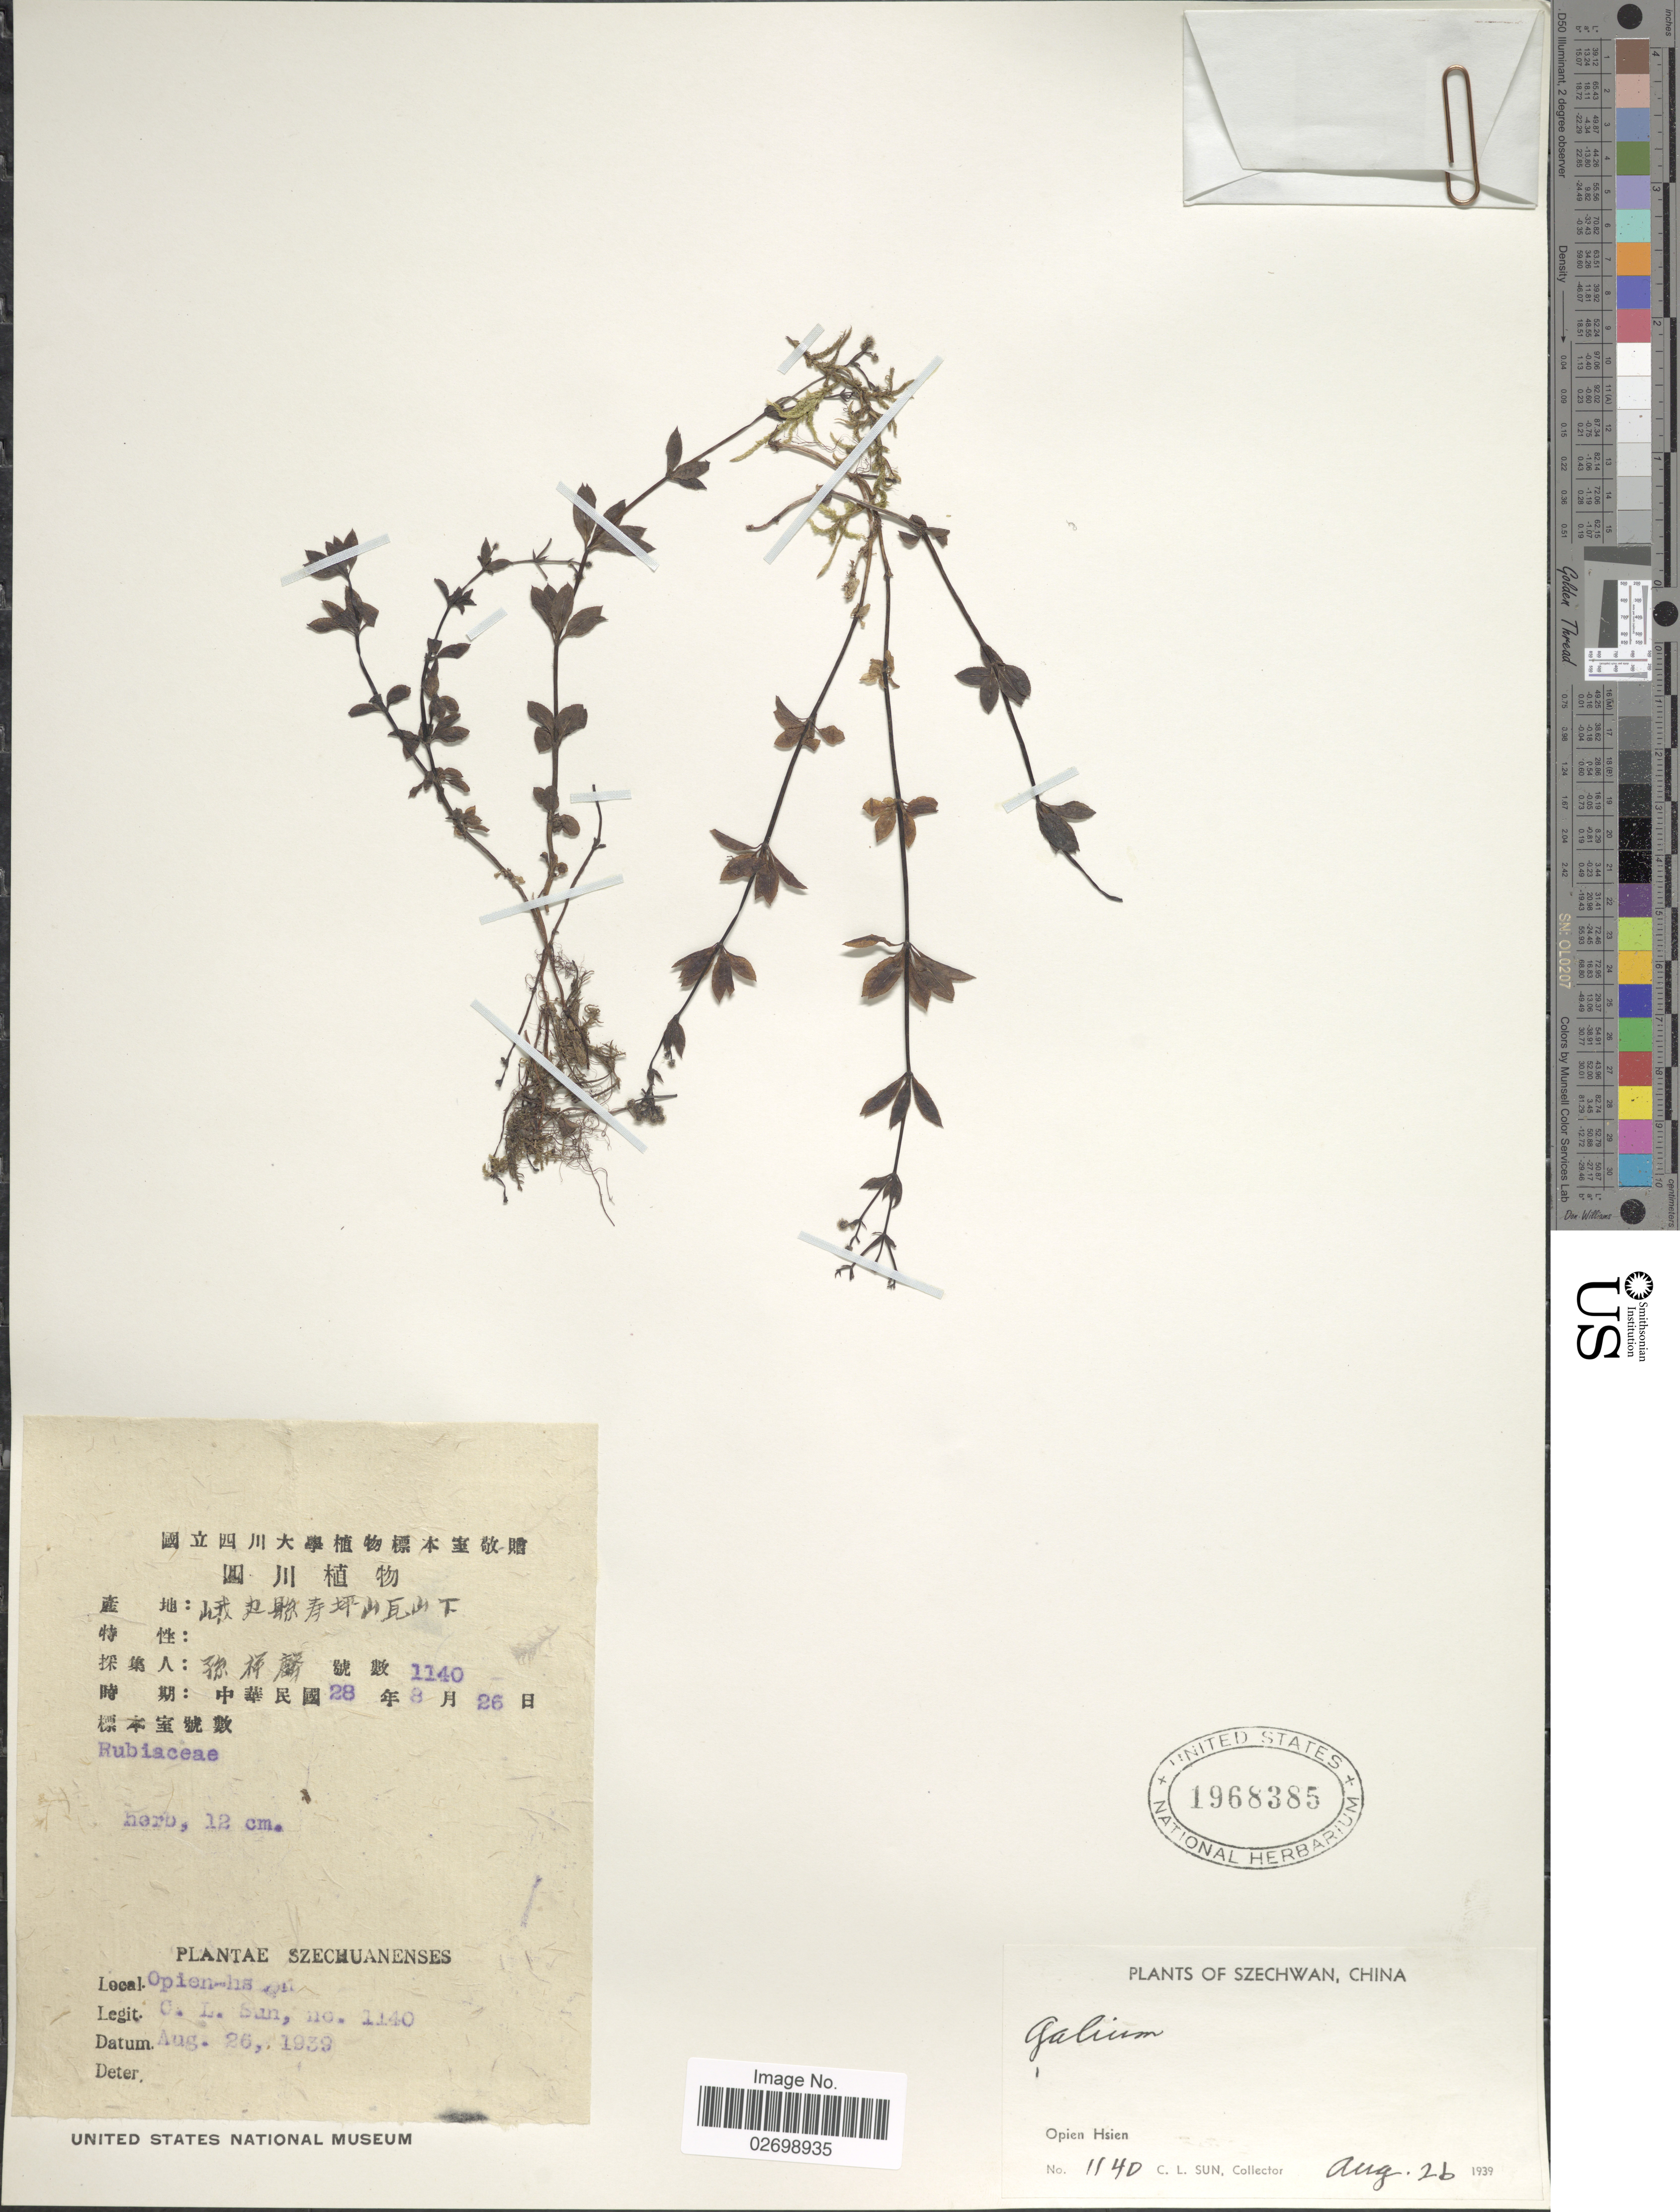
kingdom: Plantae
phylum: Tracheophyta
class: Magnoliopsida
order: Gentianales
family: Rubiaceae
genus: Galium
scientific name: Galium sp.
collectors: C. Sun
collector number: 1140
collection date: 1939-08-26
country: China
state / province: Sichuan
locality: Szechwan. Opien Hsien.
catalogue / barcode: US 1968385